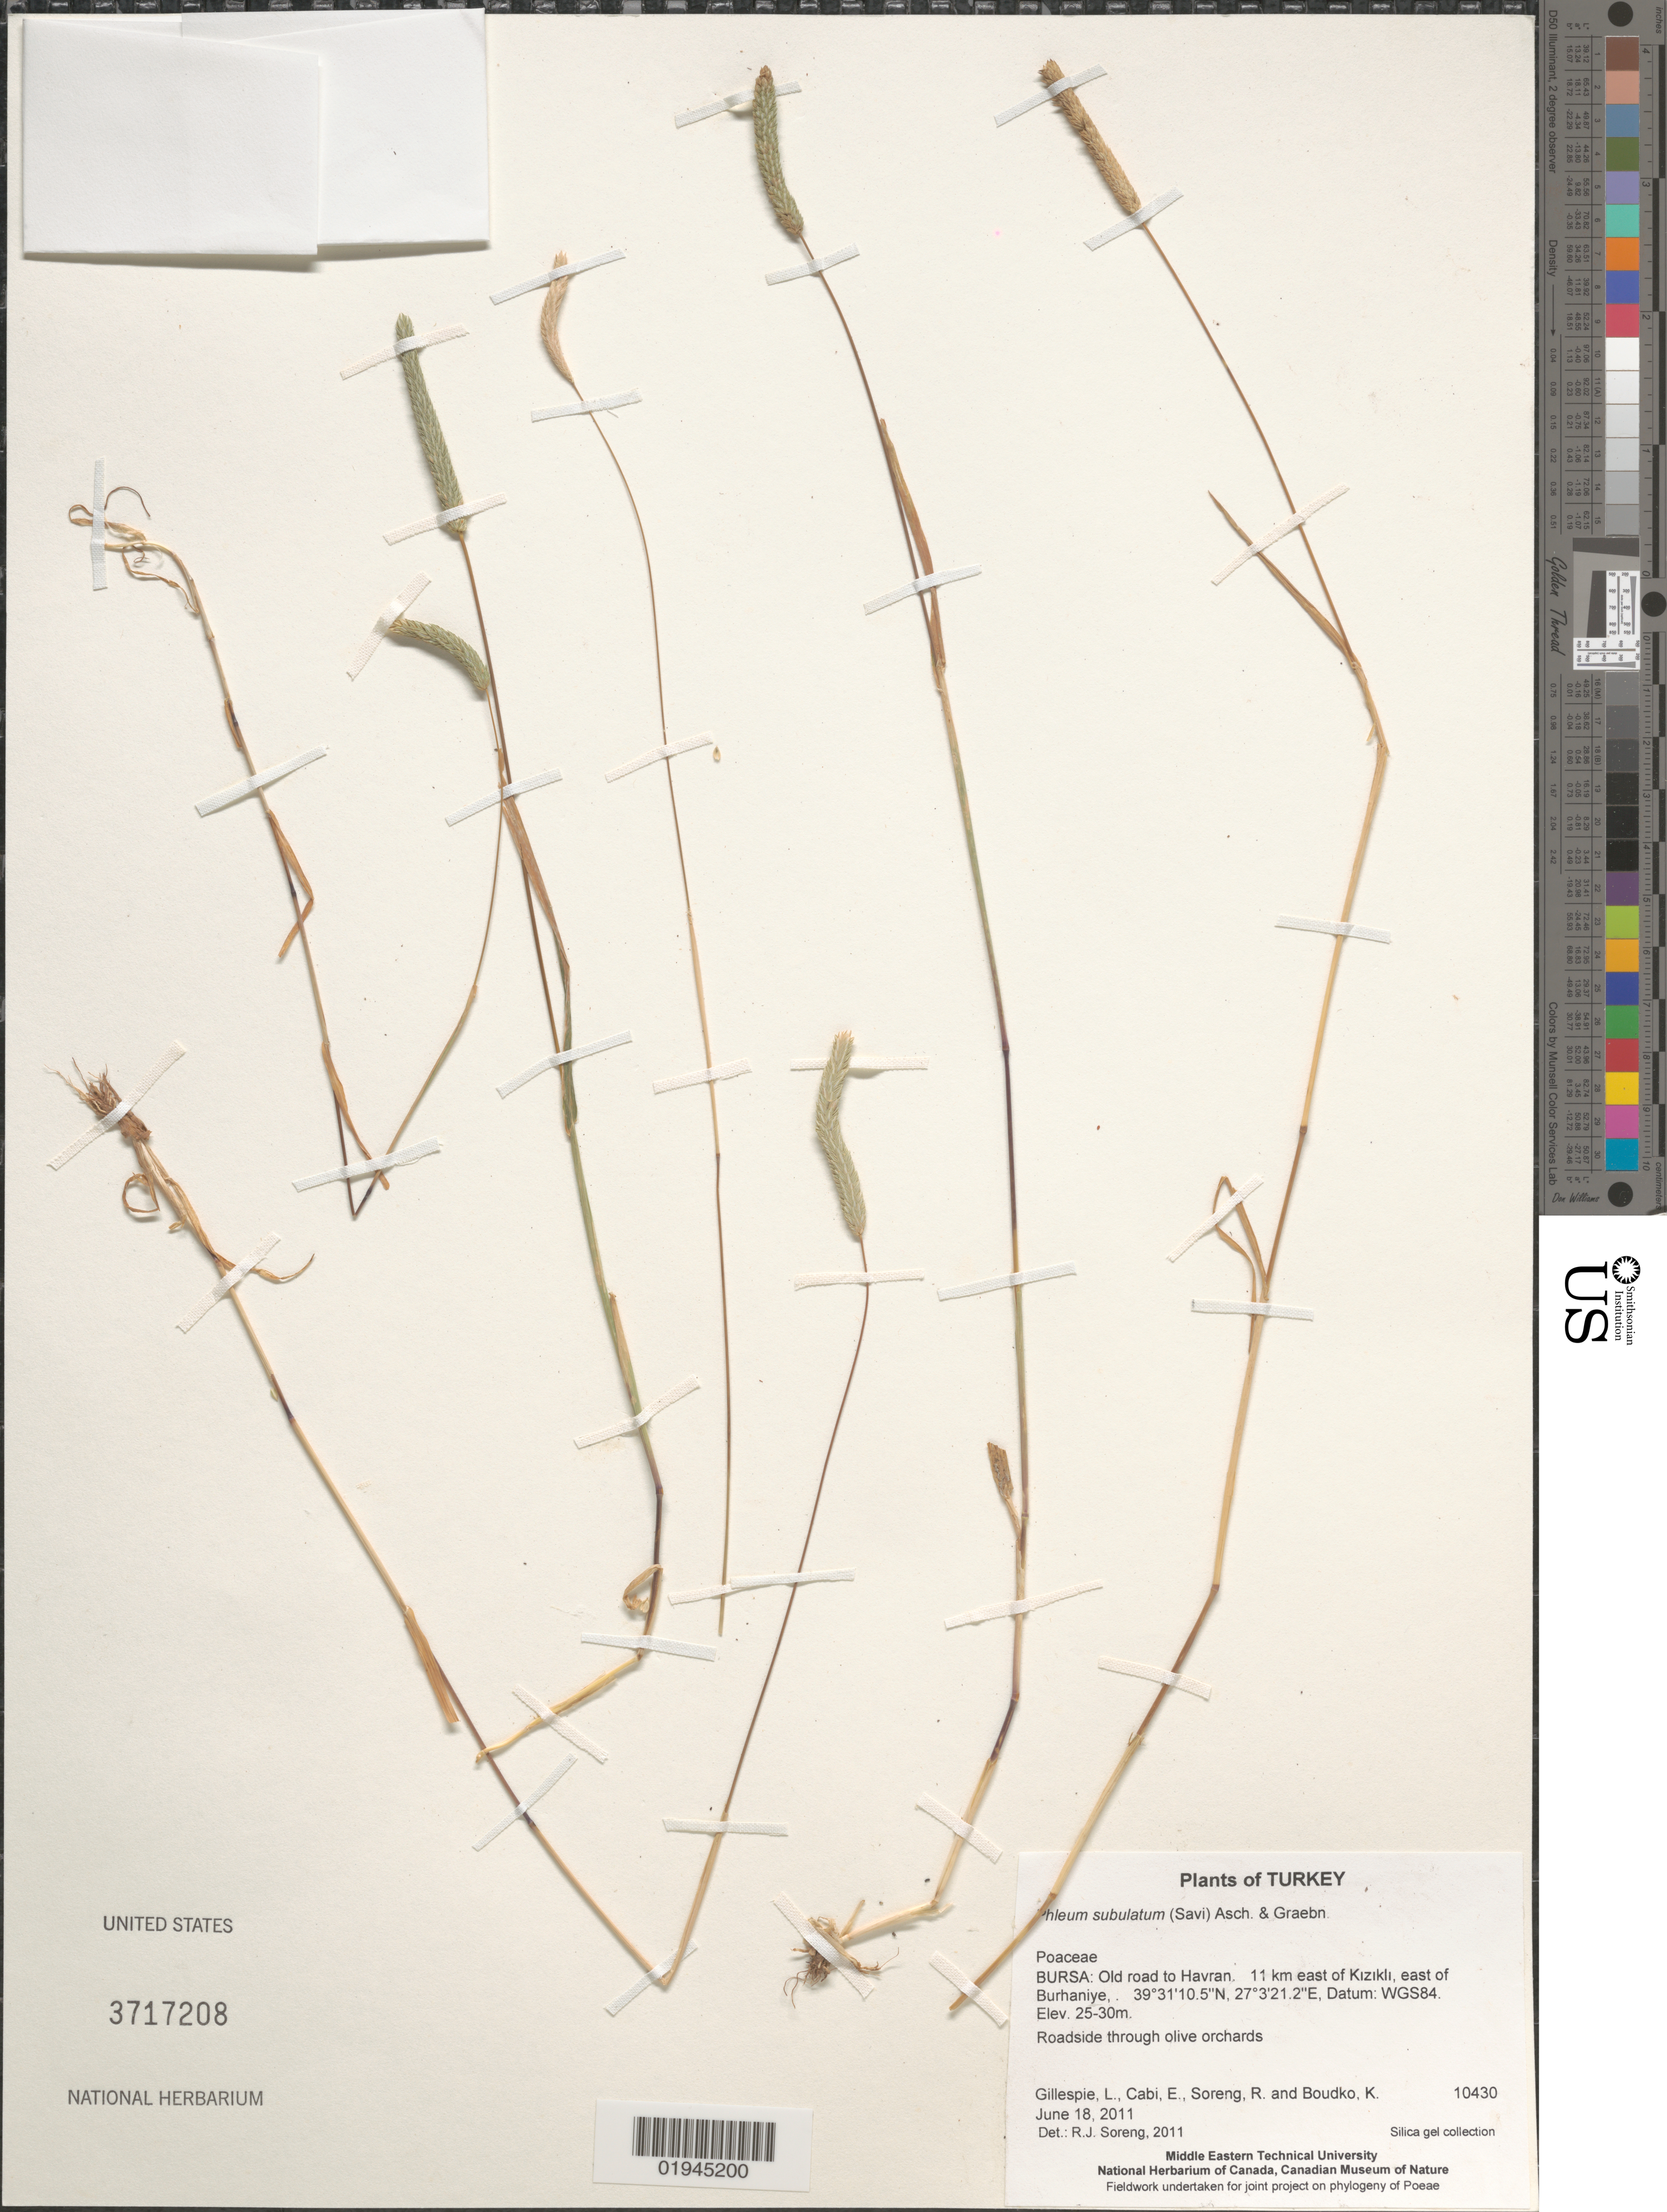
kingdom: Plantae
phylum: Tracheophyta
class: Liliopsida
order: Poales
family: Poaceae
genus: Phleum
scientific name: Phleum subulatum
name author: (Savi) Asch. & Graeb.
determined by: Soreng, Robert J., Research Associate (BOT), Smithsonian Institution - National Museum of Natural History (UNITED STATES)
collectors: L. J. Gillespie, E. Cabi, R. J. Soreng & K. Boudko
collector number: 10430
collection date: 2011-06-18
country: Turkey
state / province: Bursa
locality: Old road to Havran. 11 km east of Kizikli, east of Burhaniye,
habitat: Roadside through olive orchards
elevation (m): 25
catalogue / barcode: US 3717208